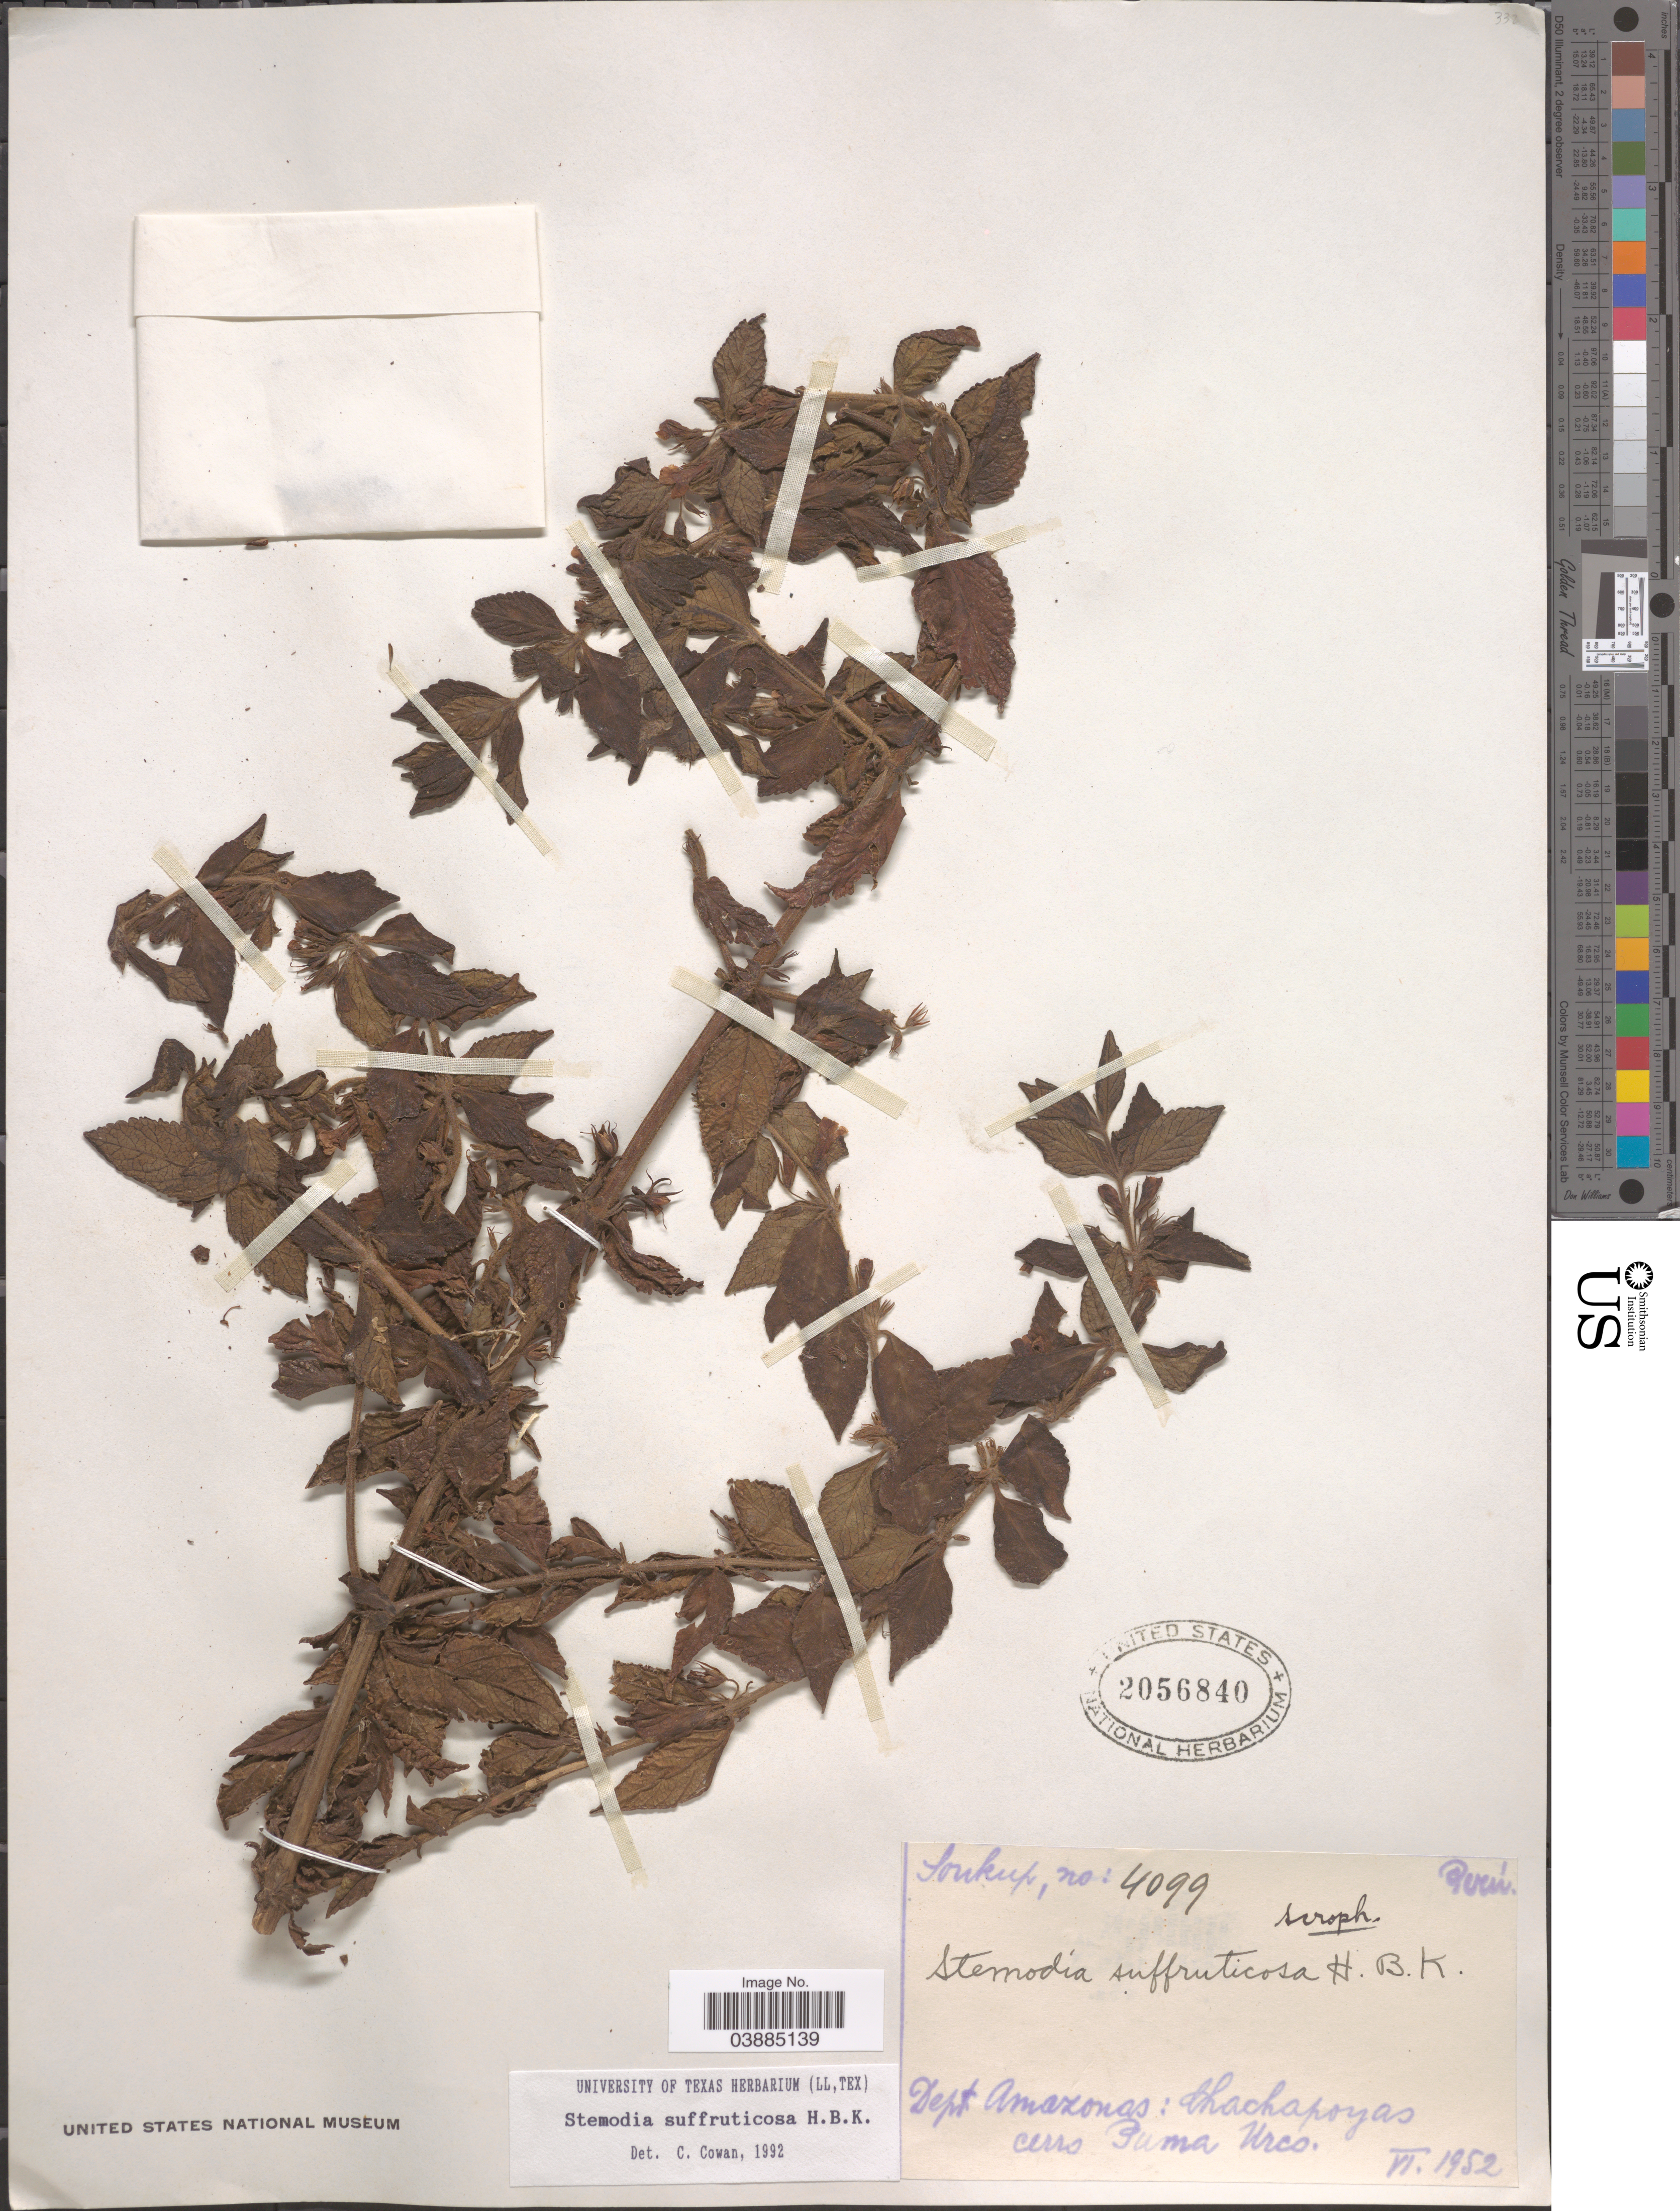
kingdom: Plantae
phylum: Tracheophyta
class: Magnoliopsida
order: Lamiales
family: Plantaginaceae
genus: Stemodia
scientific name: Stemodia suffruticosa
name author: Kunth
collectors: -- Soukup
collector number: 4099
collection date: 1952-06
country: Peru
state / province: Amazonas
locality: Dept. Amazonas: Chachapoyas, cerro Puma Urco.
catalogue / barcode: US 2056840